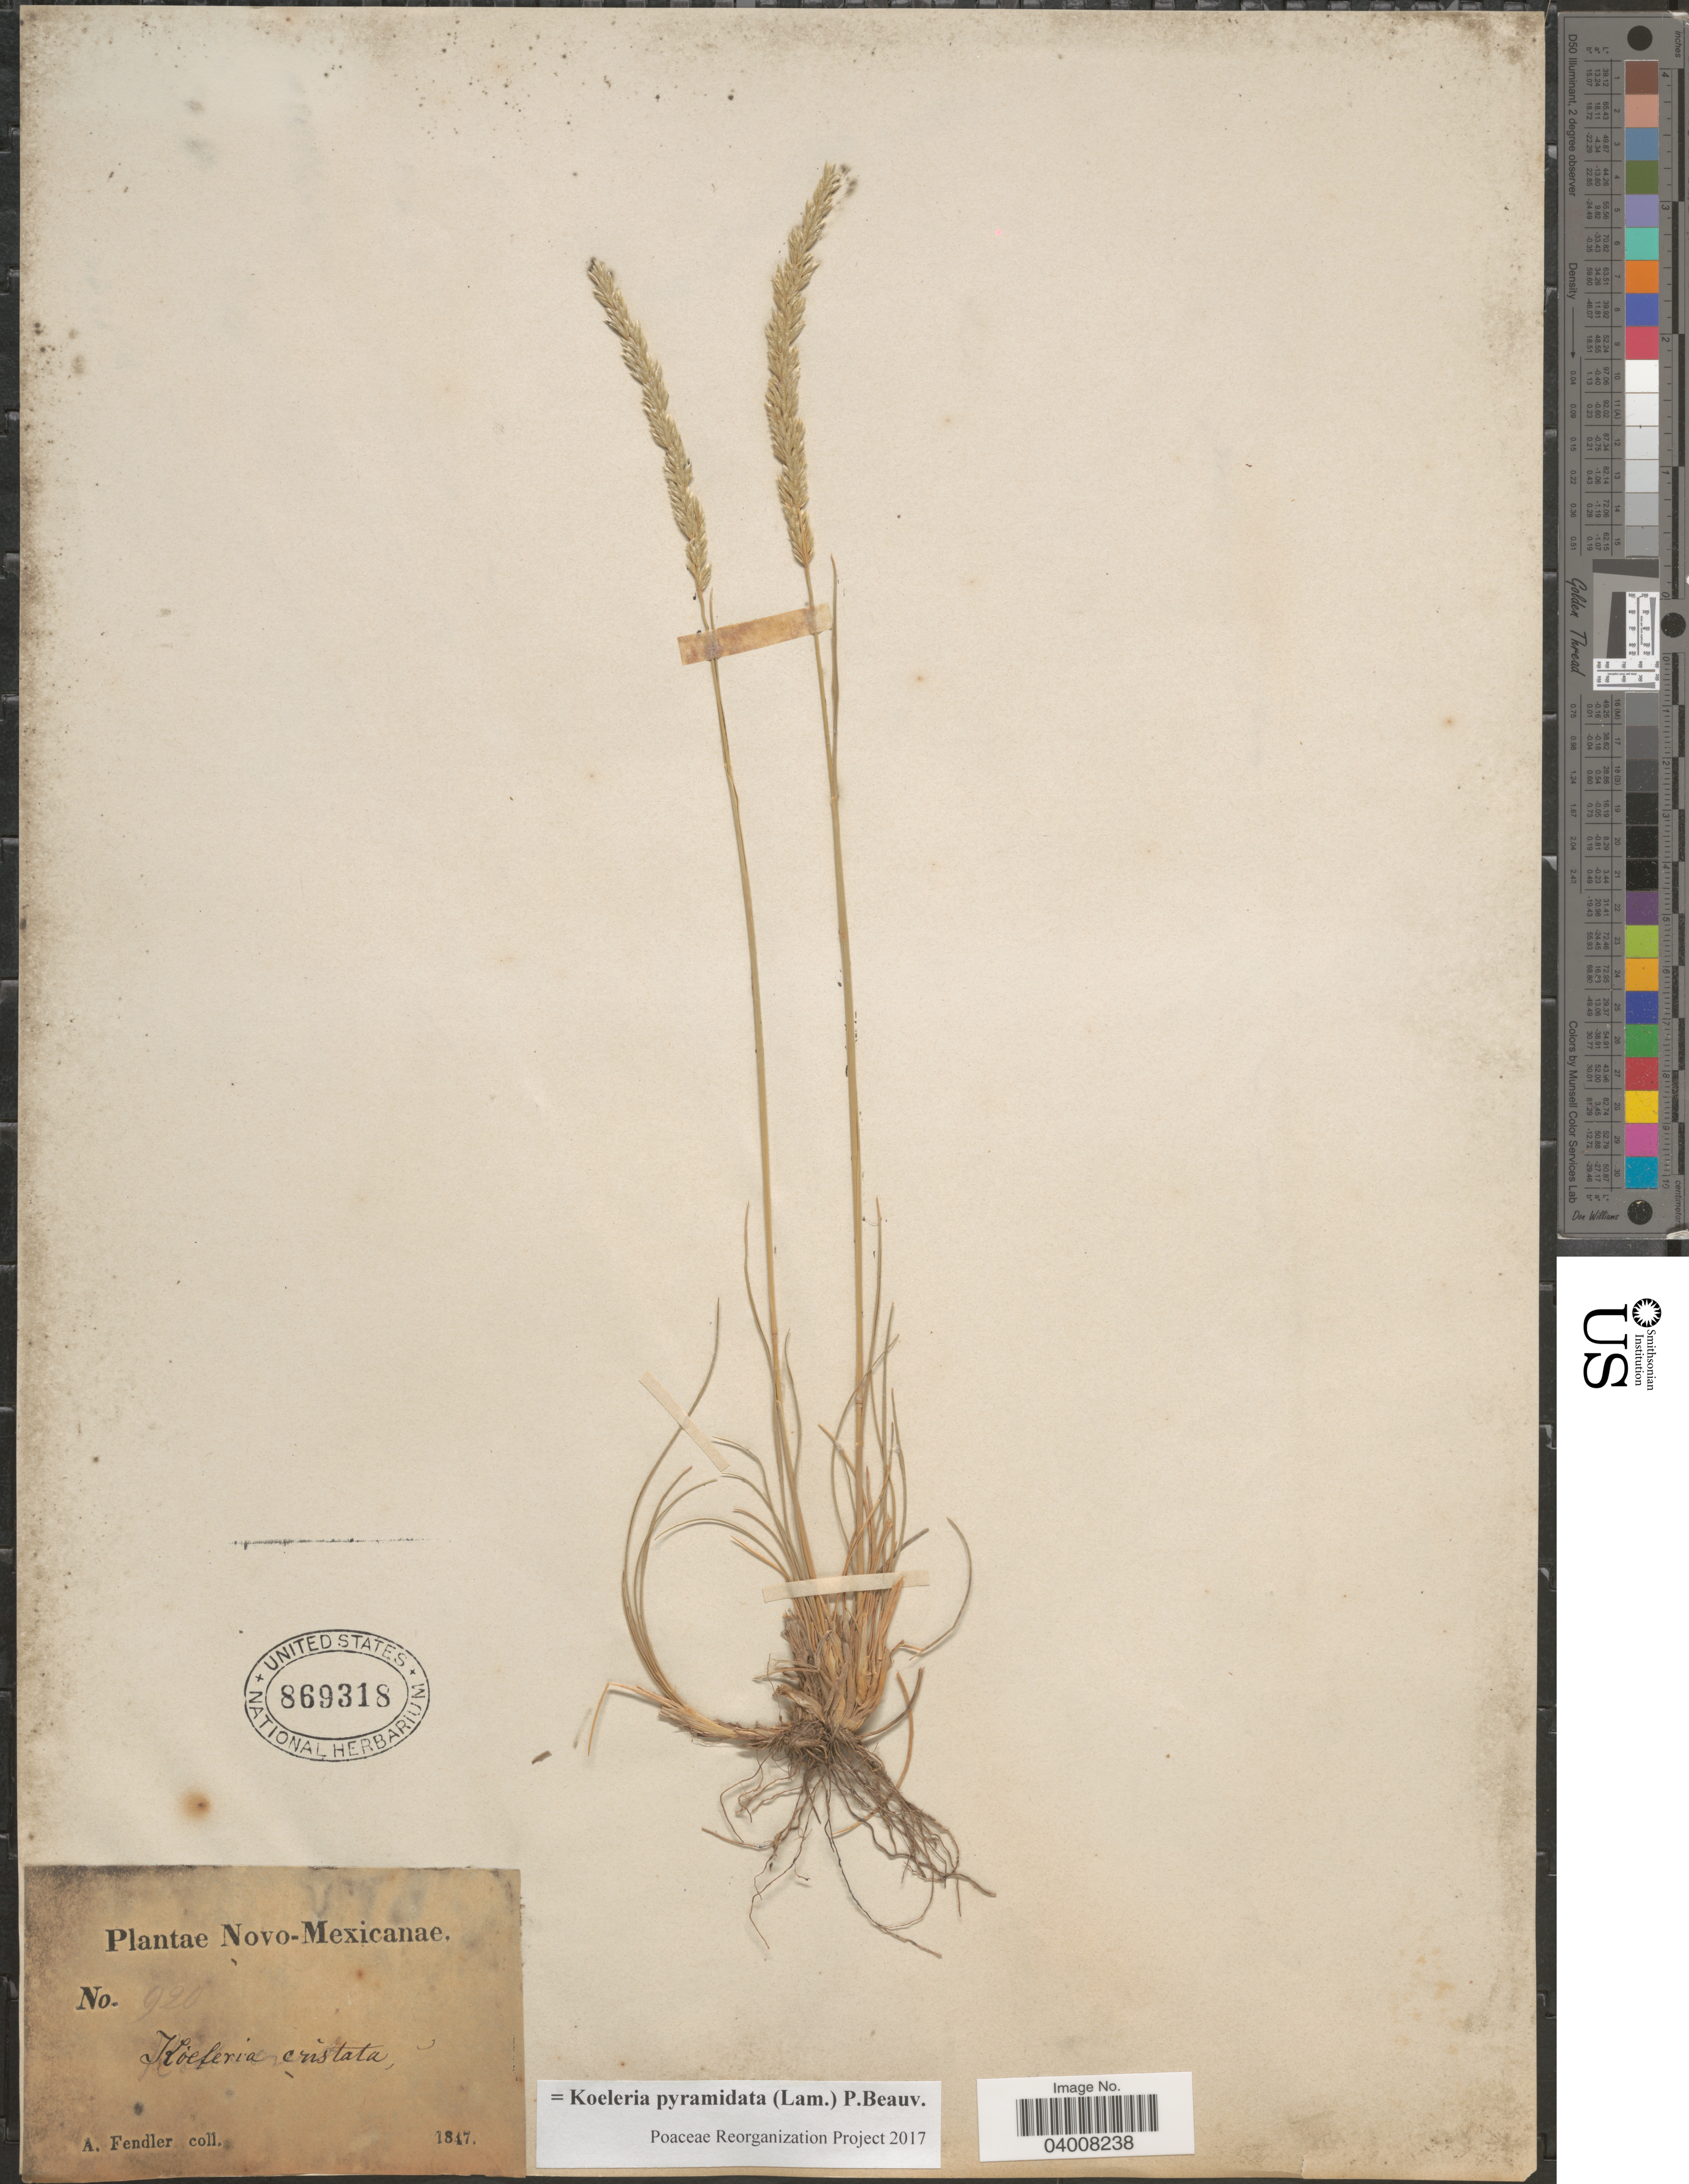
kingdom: Plantae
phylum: Tracheophyta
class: Liliopsida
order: Poales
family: Poaceae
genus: Koeleria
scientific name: Koeleria pyramidata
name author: (Lam.) P. Beauv.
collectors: A. Fendler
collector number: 920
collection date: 1847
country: United States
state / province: New Mexico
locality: Novo-Mexicanae.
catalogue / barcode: US 869318